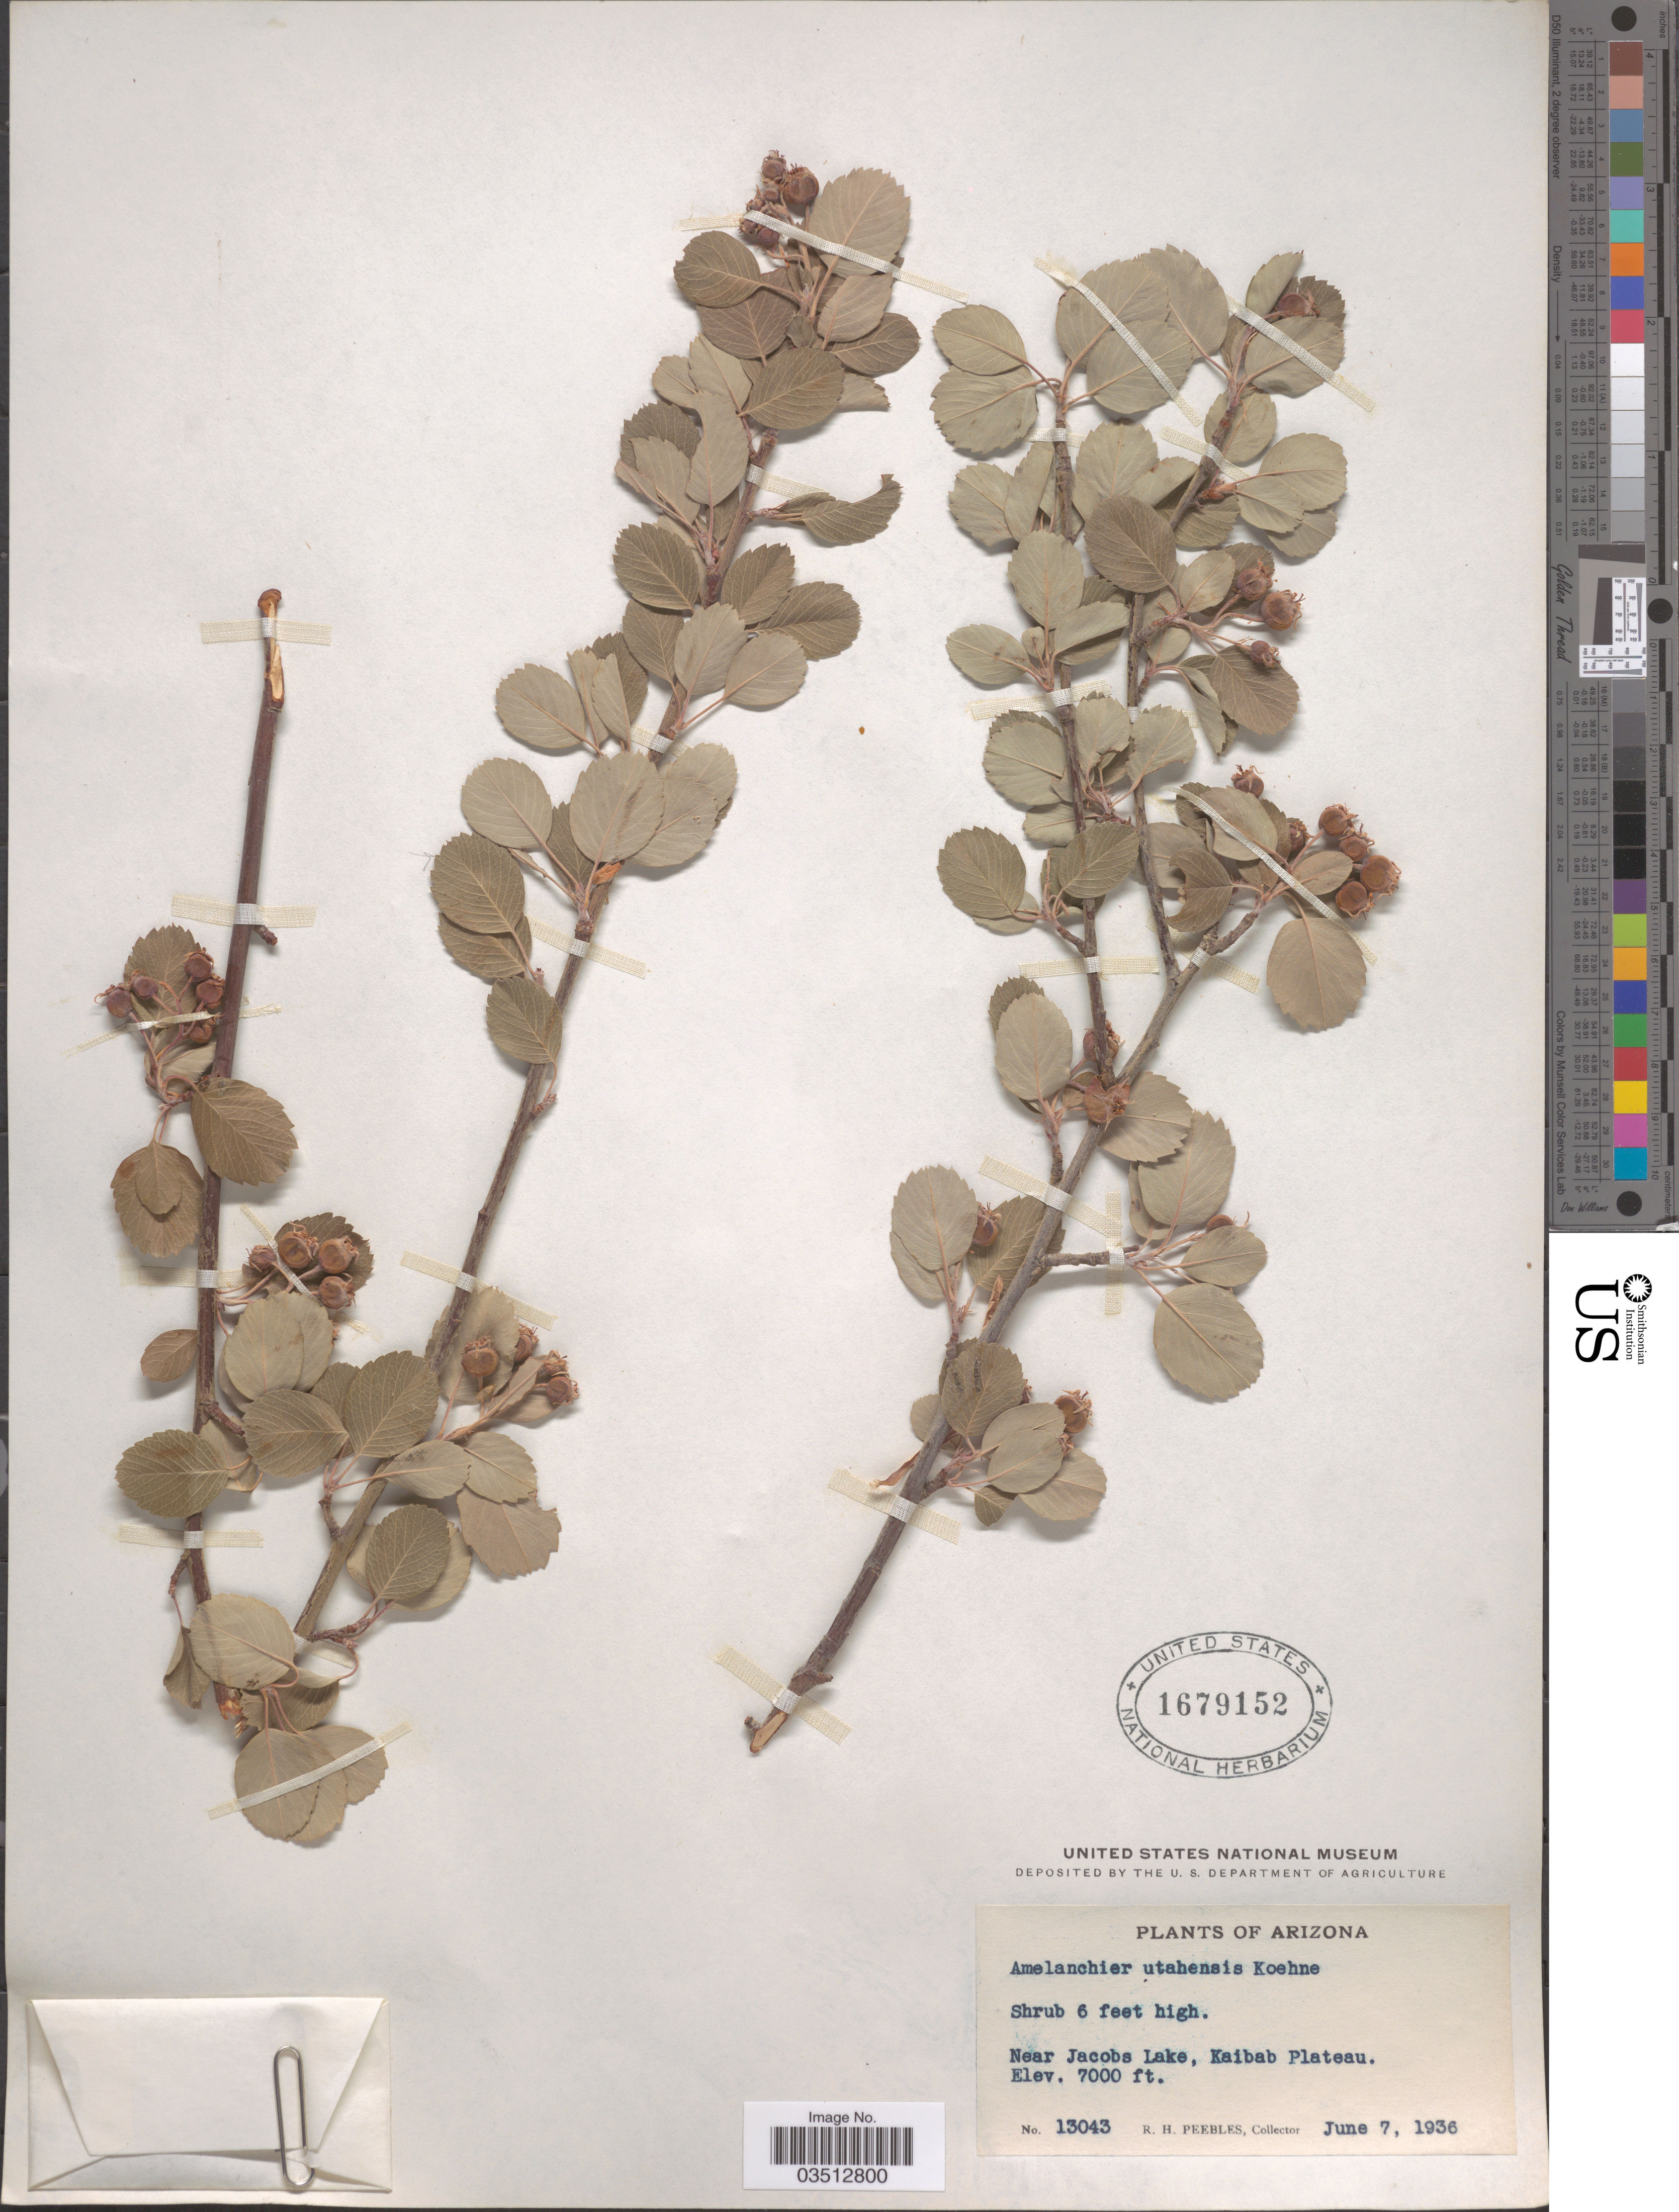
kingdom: Plantae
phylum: Tracheophyta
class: Magnoliopsida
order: Rosales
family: Rosaceae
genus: Amelanchier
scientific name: Amelanchier utahensis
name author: Koehne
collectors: R. H. Peebles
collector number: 13043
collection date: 1936-06-07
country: United States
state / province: Arizona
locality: Near Jacobs Lake, Kaibab Plateau.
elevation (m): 2134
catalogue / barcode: US 1679152